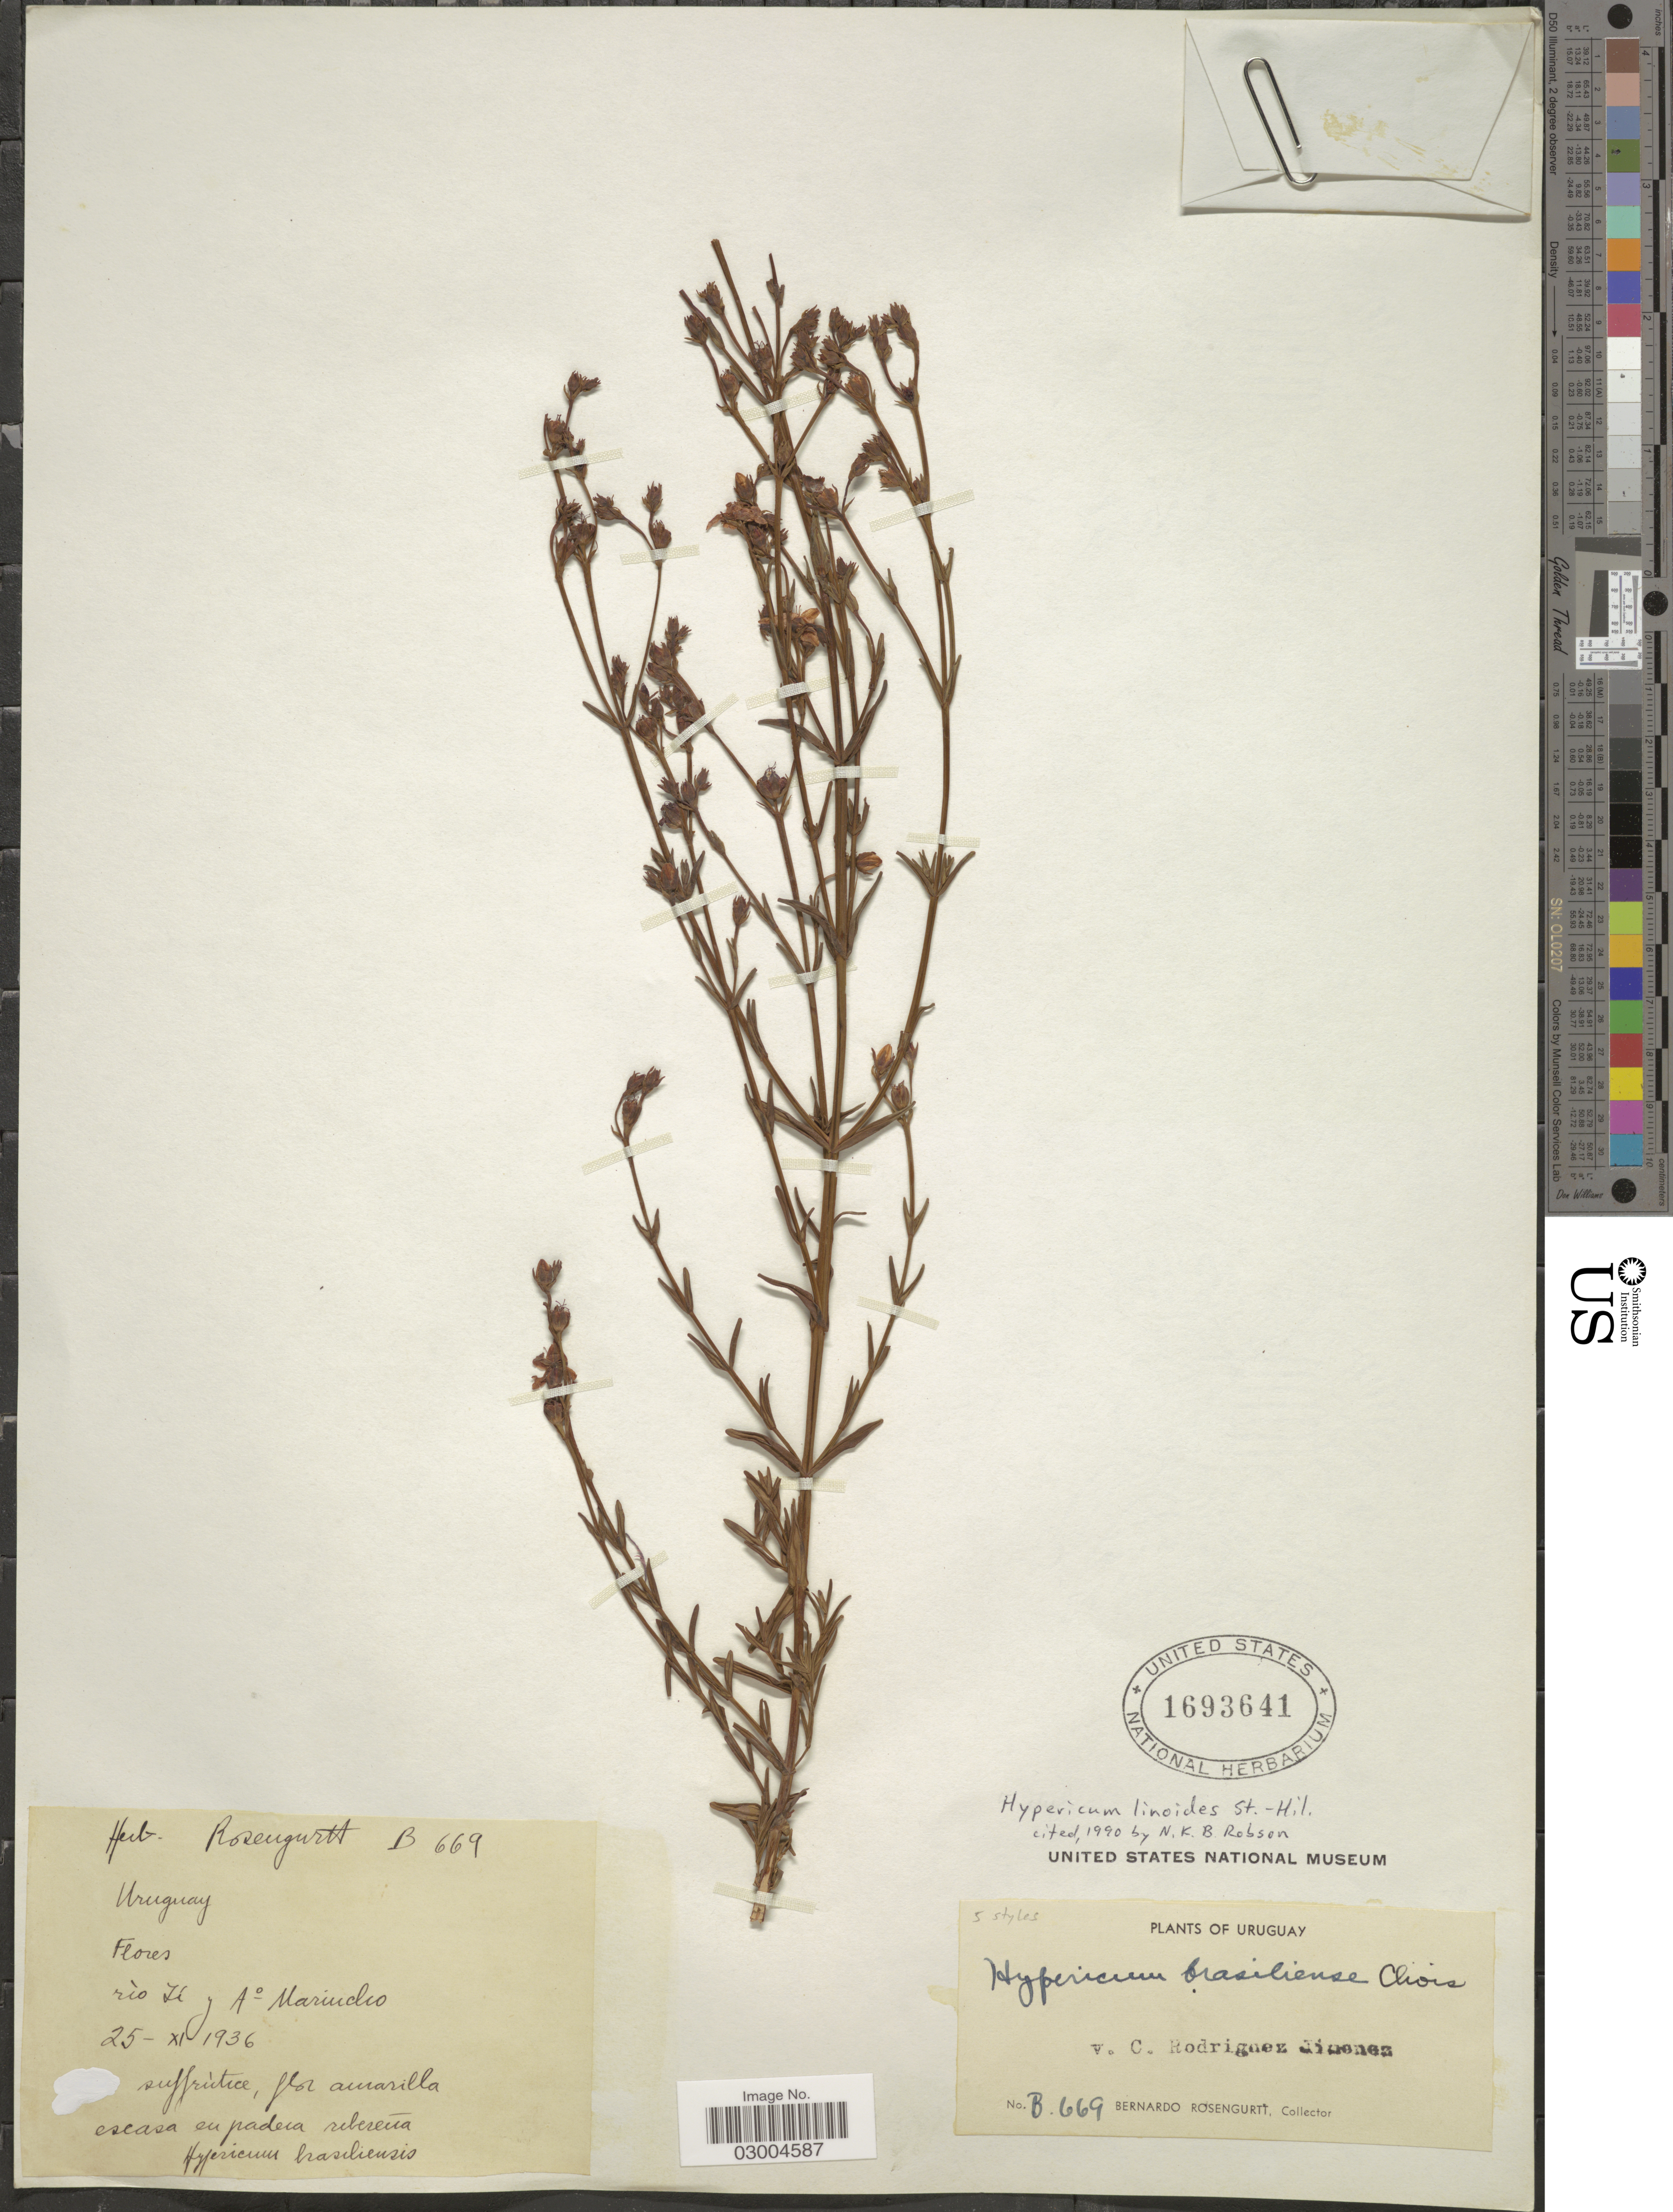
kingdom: Plantae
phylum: Tracheophyta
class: Magnoliopsida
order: Malpighiales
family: Hypericaceae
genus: Hypericum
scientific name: Hypericum linoides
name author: A. St.-Hil.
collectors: B. Rosengurtt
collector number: B-669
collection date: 1936-11-25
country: Uruguay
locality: Rìo Yí y A° Marincho.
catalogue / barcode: US 1693641